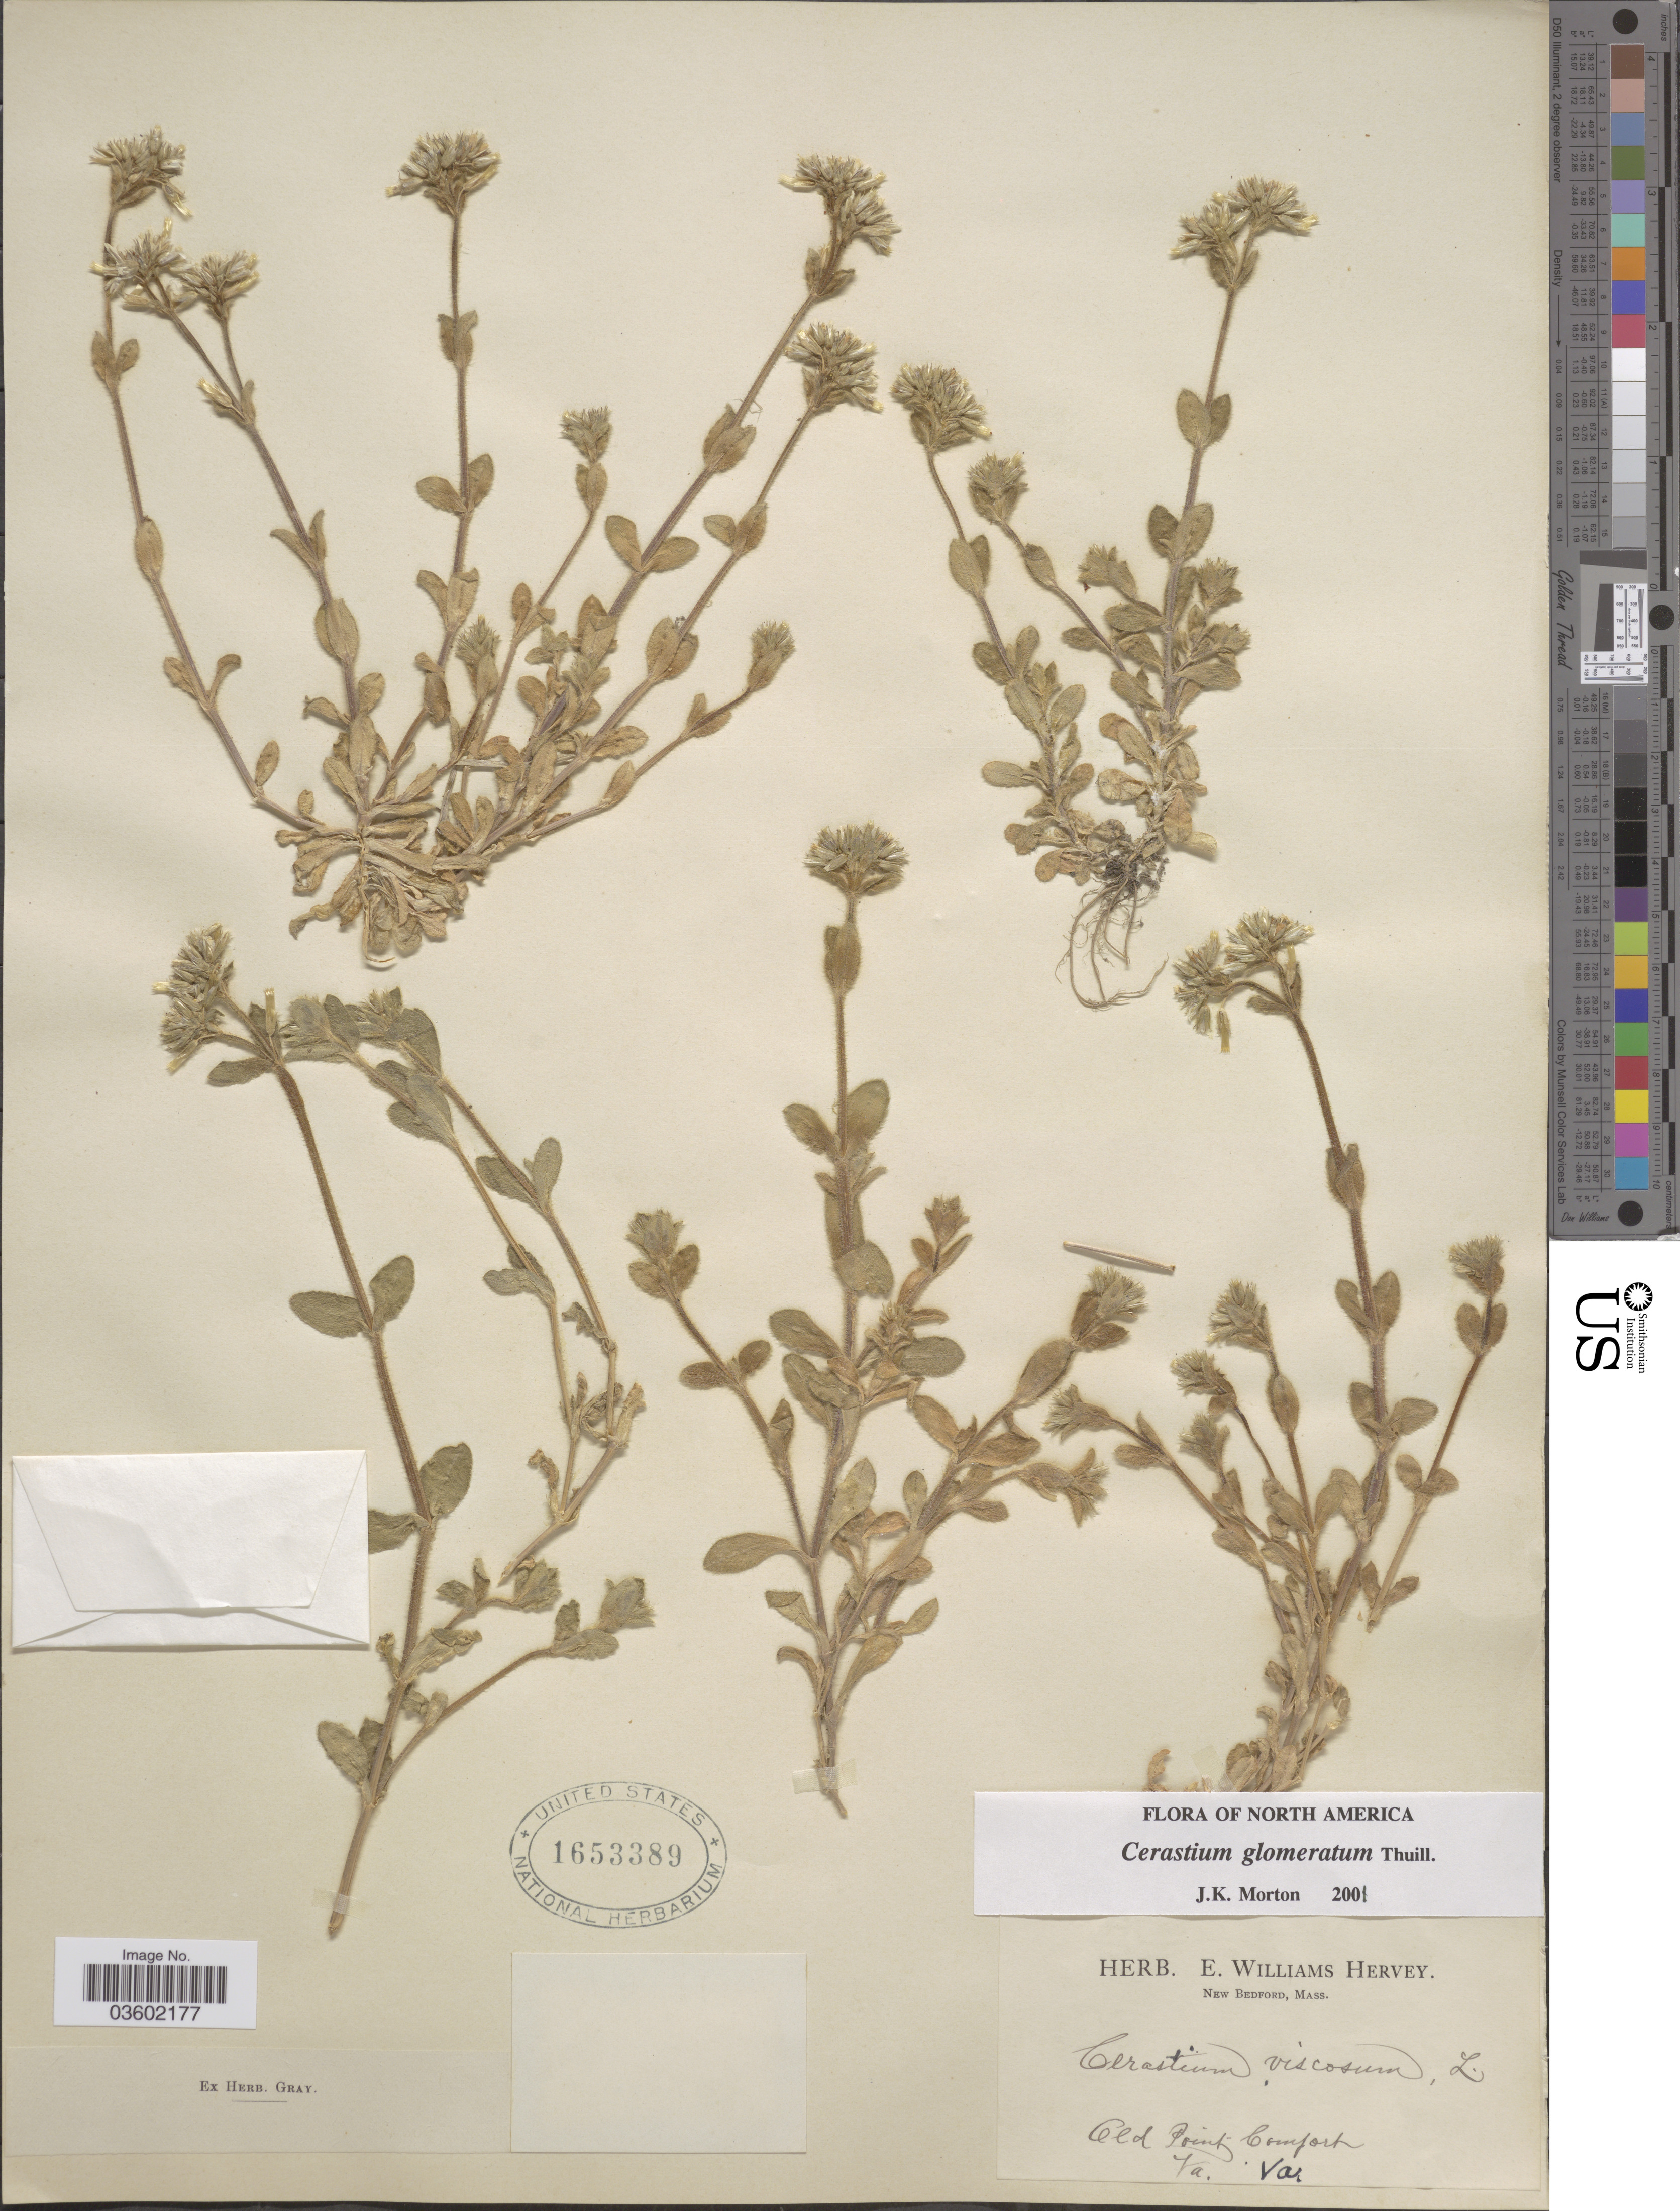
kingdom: Plantae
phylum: Tracheophyta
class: Magnoliopsida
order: Caryophyllales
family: Caryophyllaceae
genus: Cerastium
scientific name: Cerastium viscosum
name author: L.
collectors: E. Hervey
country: United States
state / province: Virginia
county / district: City of Hampton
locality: Old Point Comfort.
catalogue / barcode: US 1653389